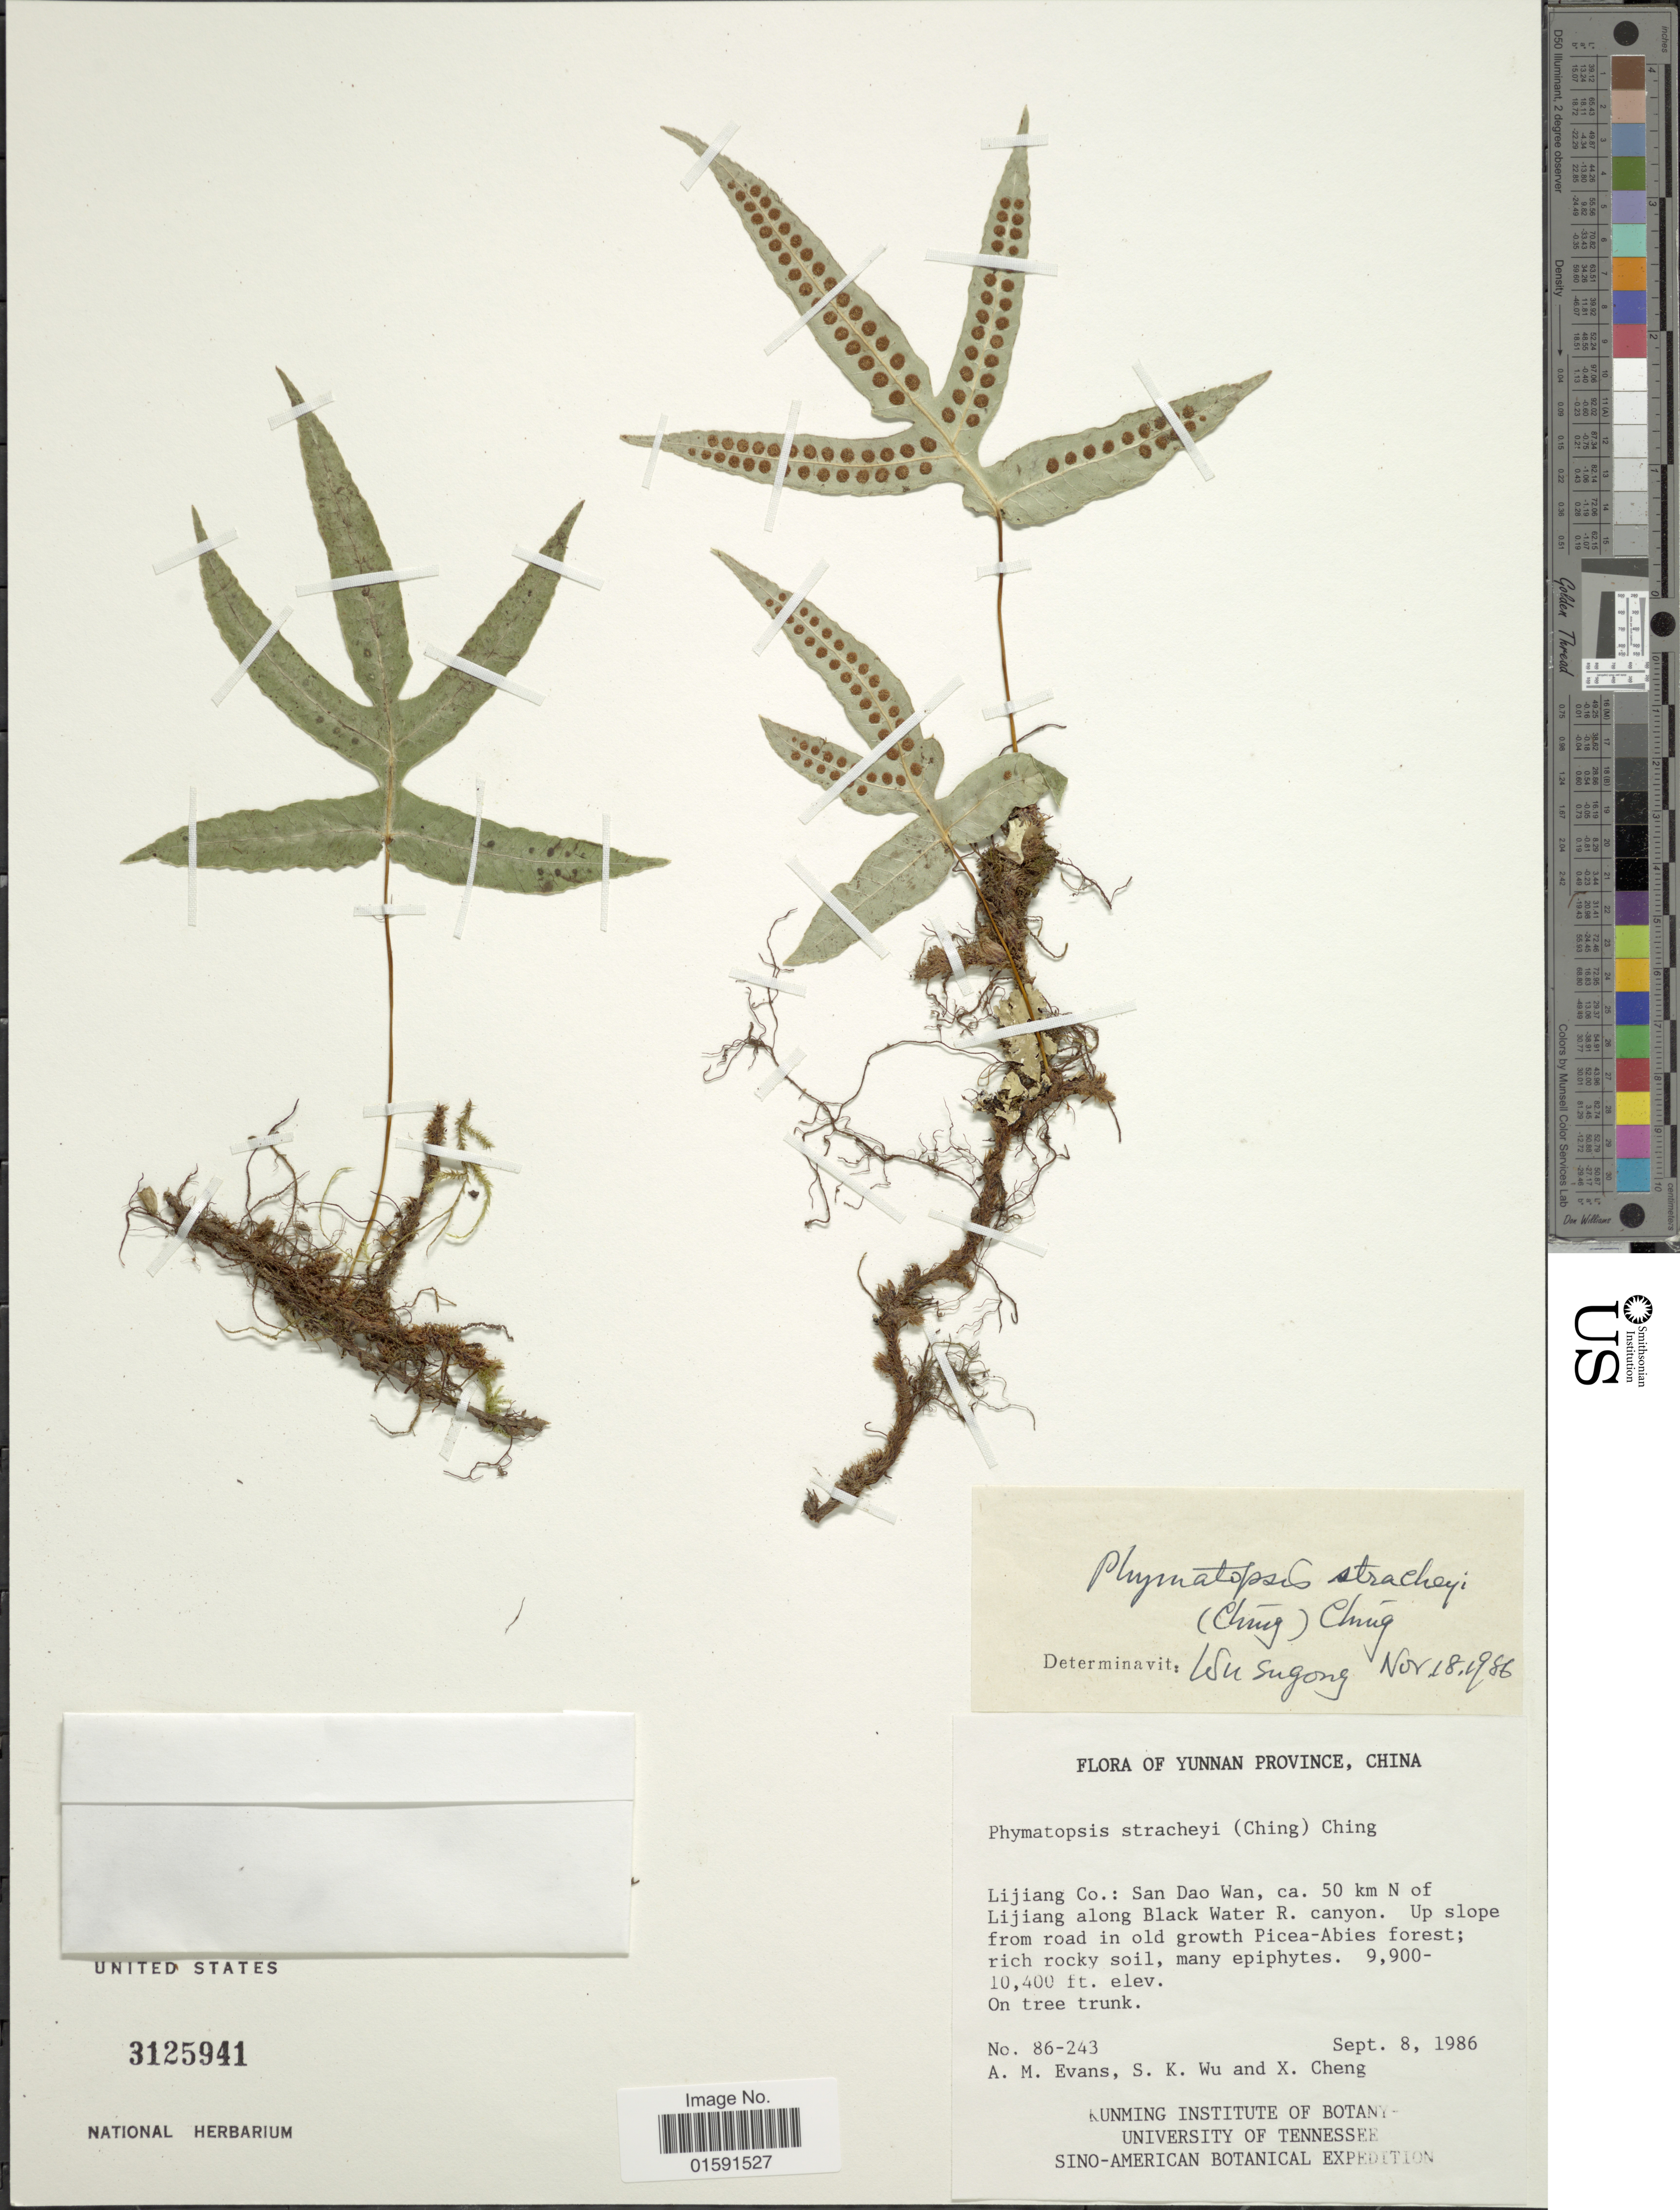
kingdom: Plantae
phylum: Tracheophyta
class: Polypodiopsida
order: Polypodiales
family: Polypodiaceae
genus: Selliguea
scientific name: Selliguea stracheyi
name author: (Ching) S. L. Yu et al.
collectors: A. M. Evans, S. K. Wu & X. Cheng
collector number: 86-243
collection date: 1986-09-08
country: China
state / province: Yunnan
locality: Lijiang Co.; San Dao Wan, 50 km N of Lijiang along Black Water R. Canyon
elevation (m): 3018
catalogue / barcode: US 3125941